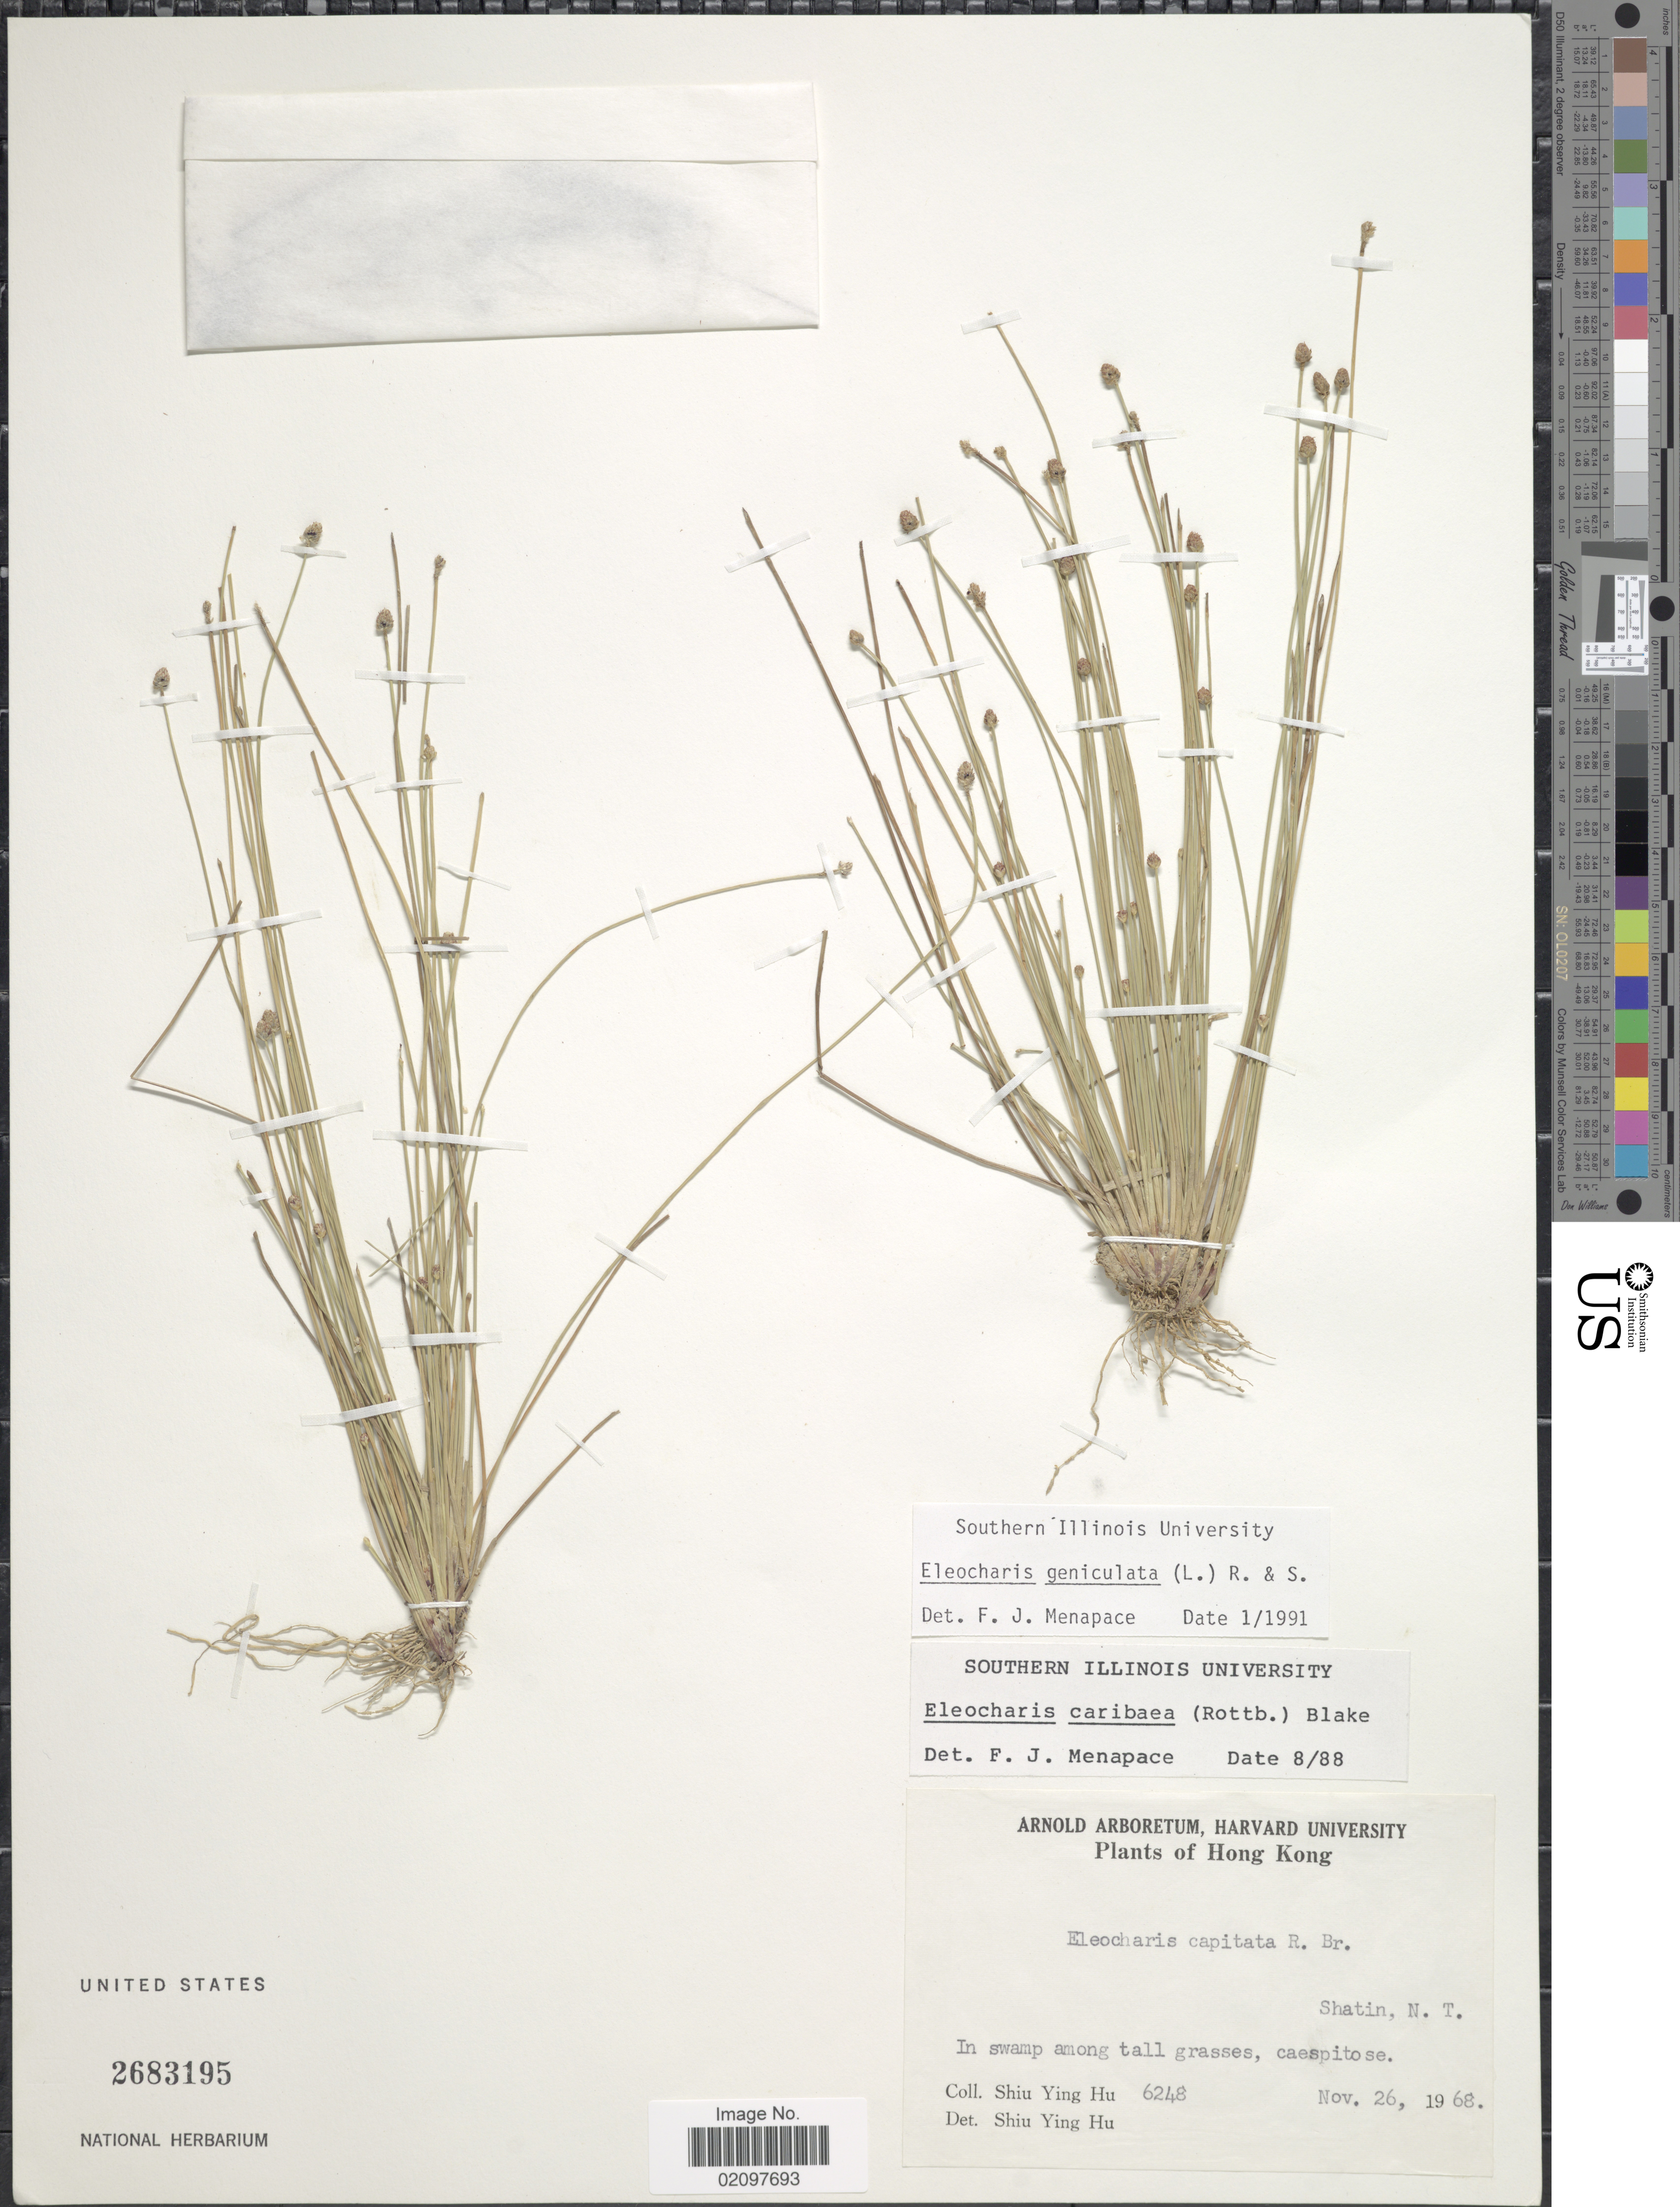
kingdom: Plantae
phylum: Tracheophyta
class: Liliopsida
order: Poales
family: Cyperaceae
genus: Eleocharis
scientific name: Eleocharis geniculata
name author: (L.) Roem. & Schult.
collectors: S. Y. Hu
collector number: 6248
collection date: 1968-11-26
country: China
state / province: Hong Kong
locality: Shatin. N. T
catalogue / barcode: US 2683195